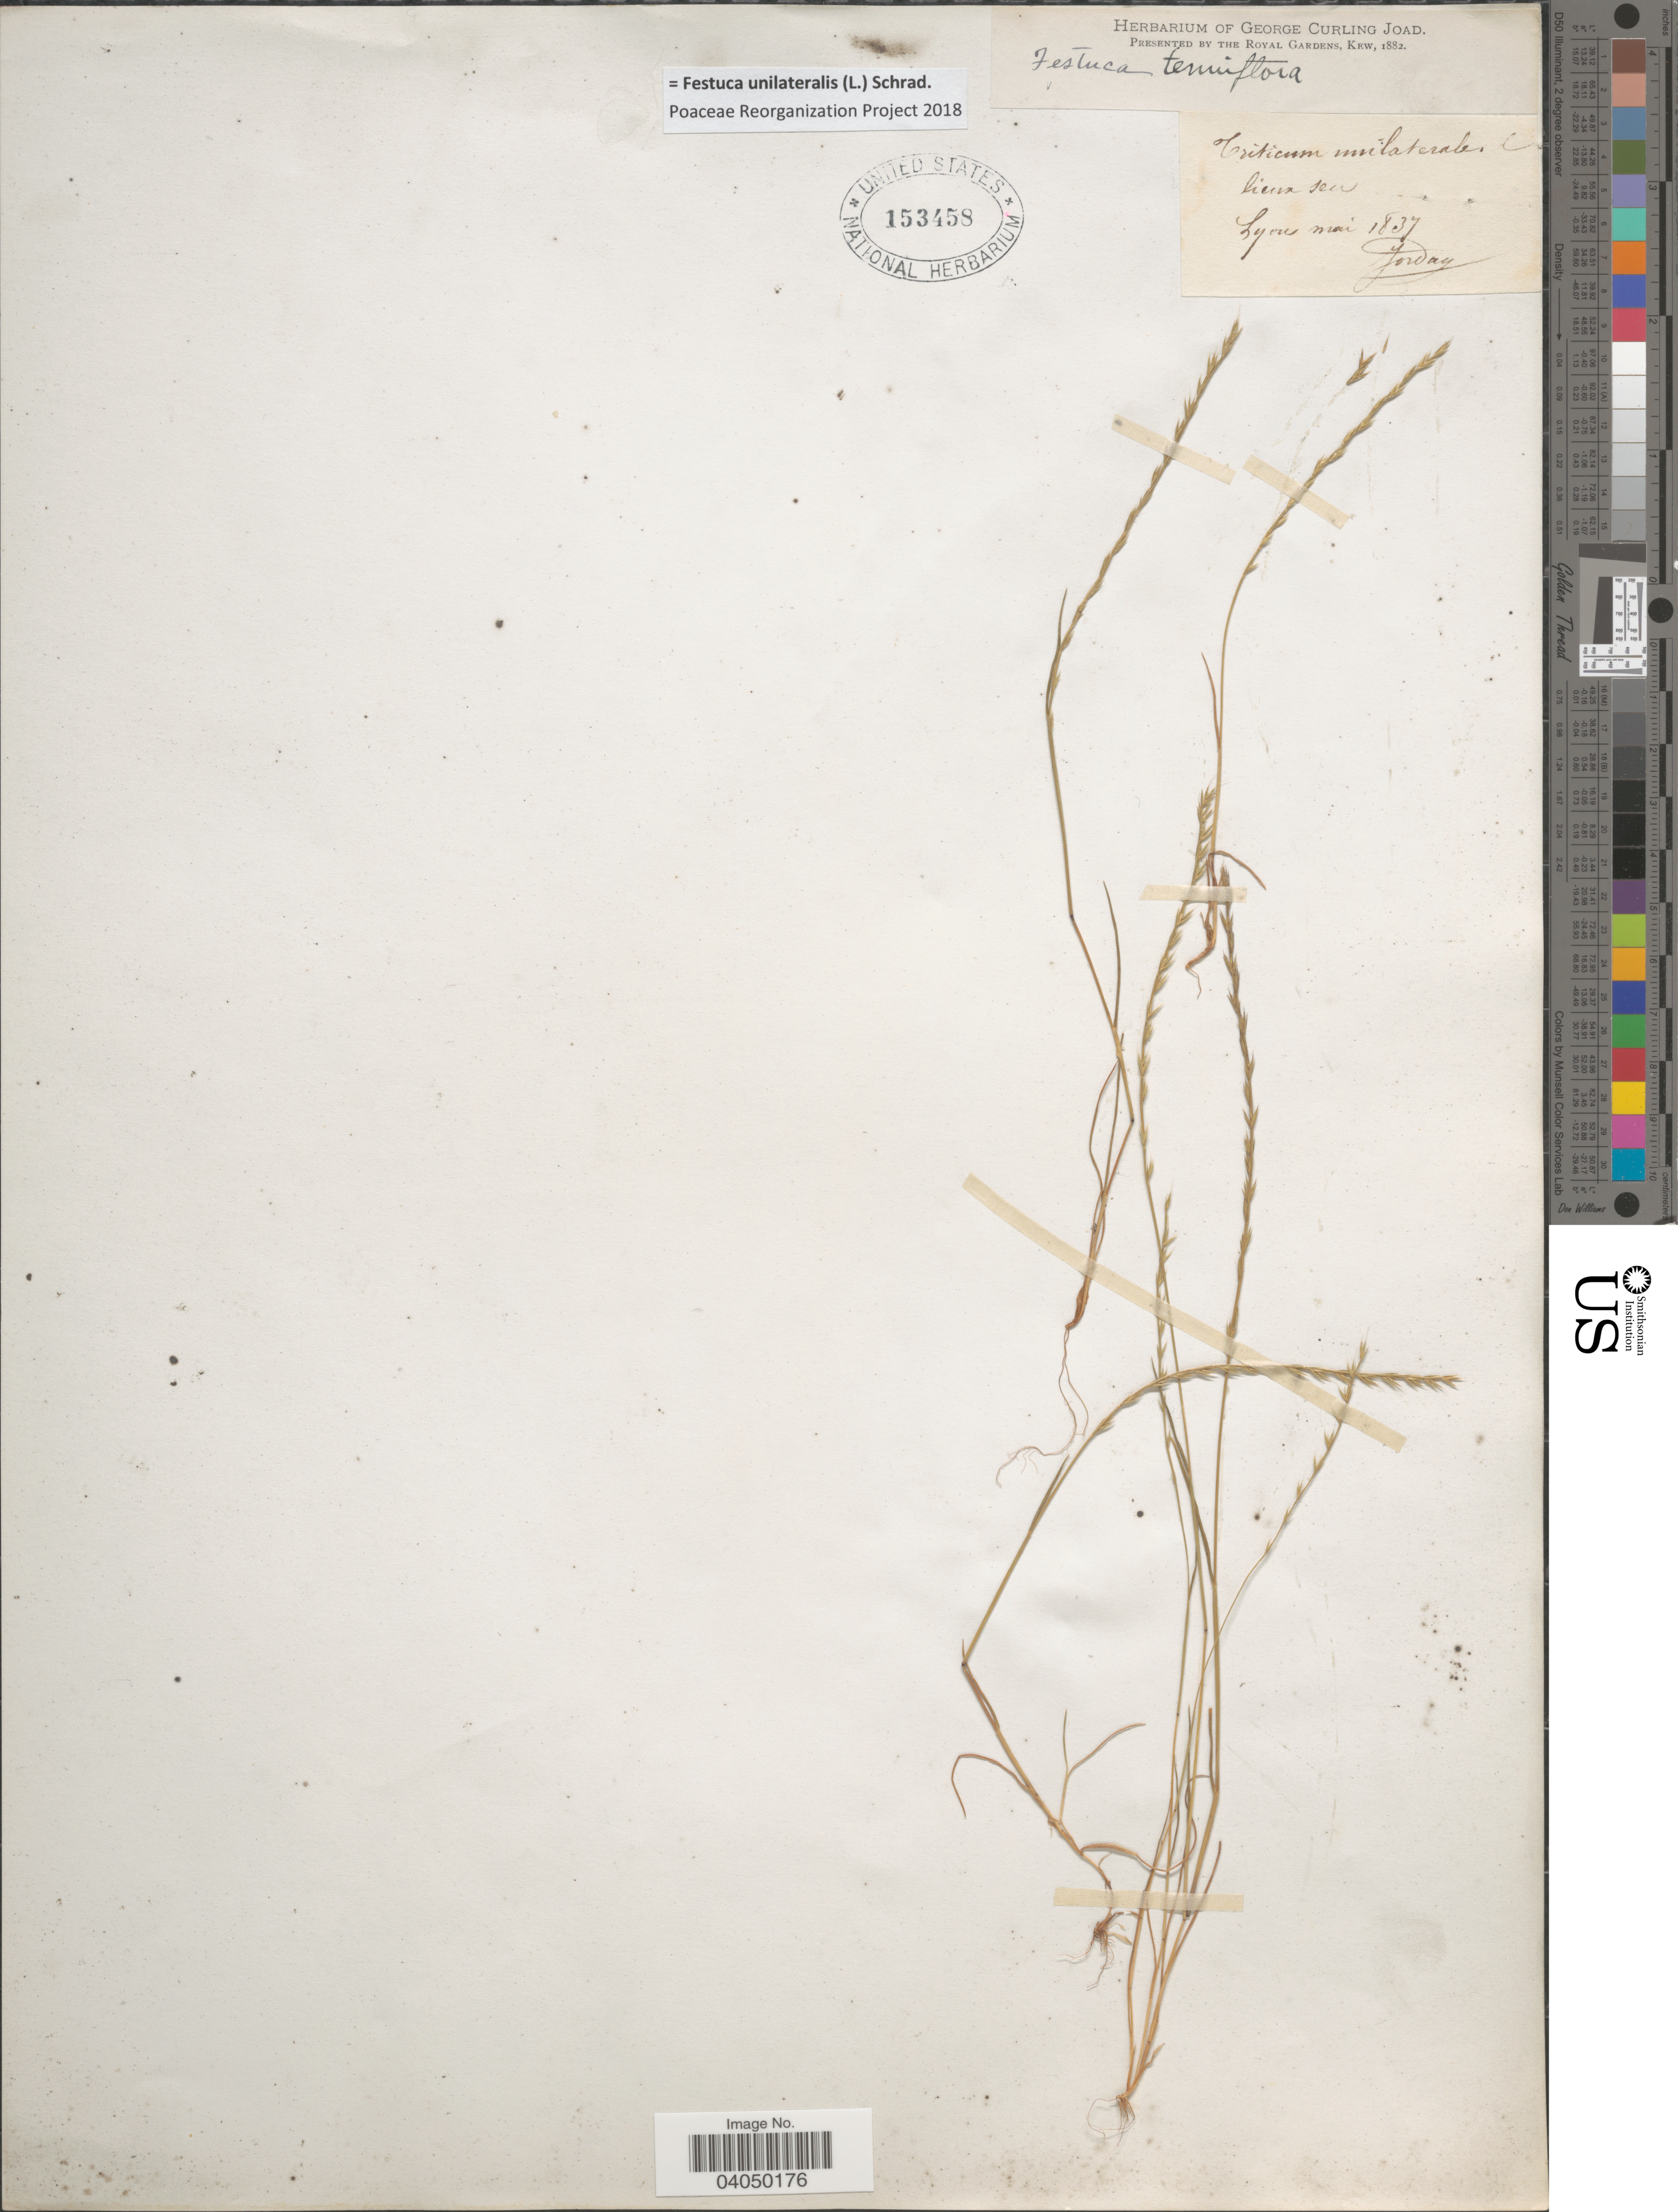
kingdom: Plantae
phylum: Tracheophyta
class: Liliopsida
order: Poales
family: Poaceae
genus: Festuca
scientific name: Festuca unilateralis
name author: Schrad.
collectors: -. Jordan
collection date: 1837-05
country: France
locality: Lyon.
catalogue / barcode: US 153458